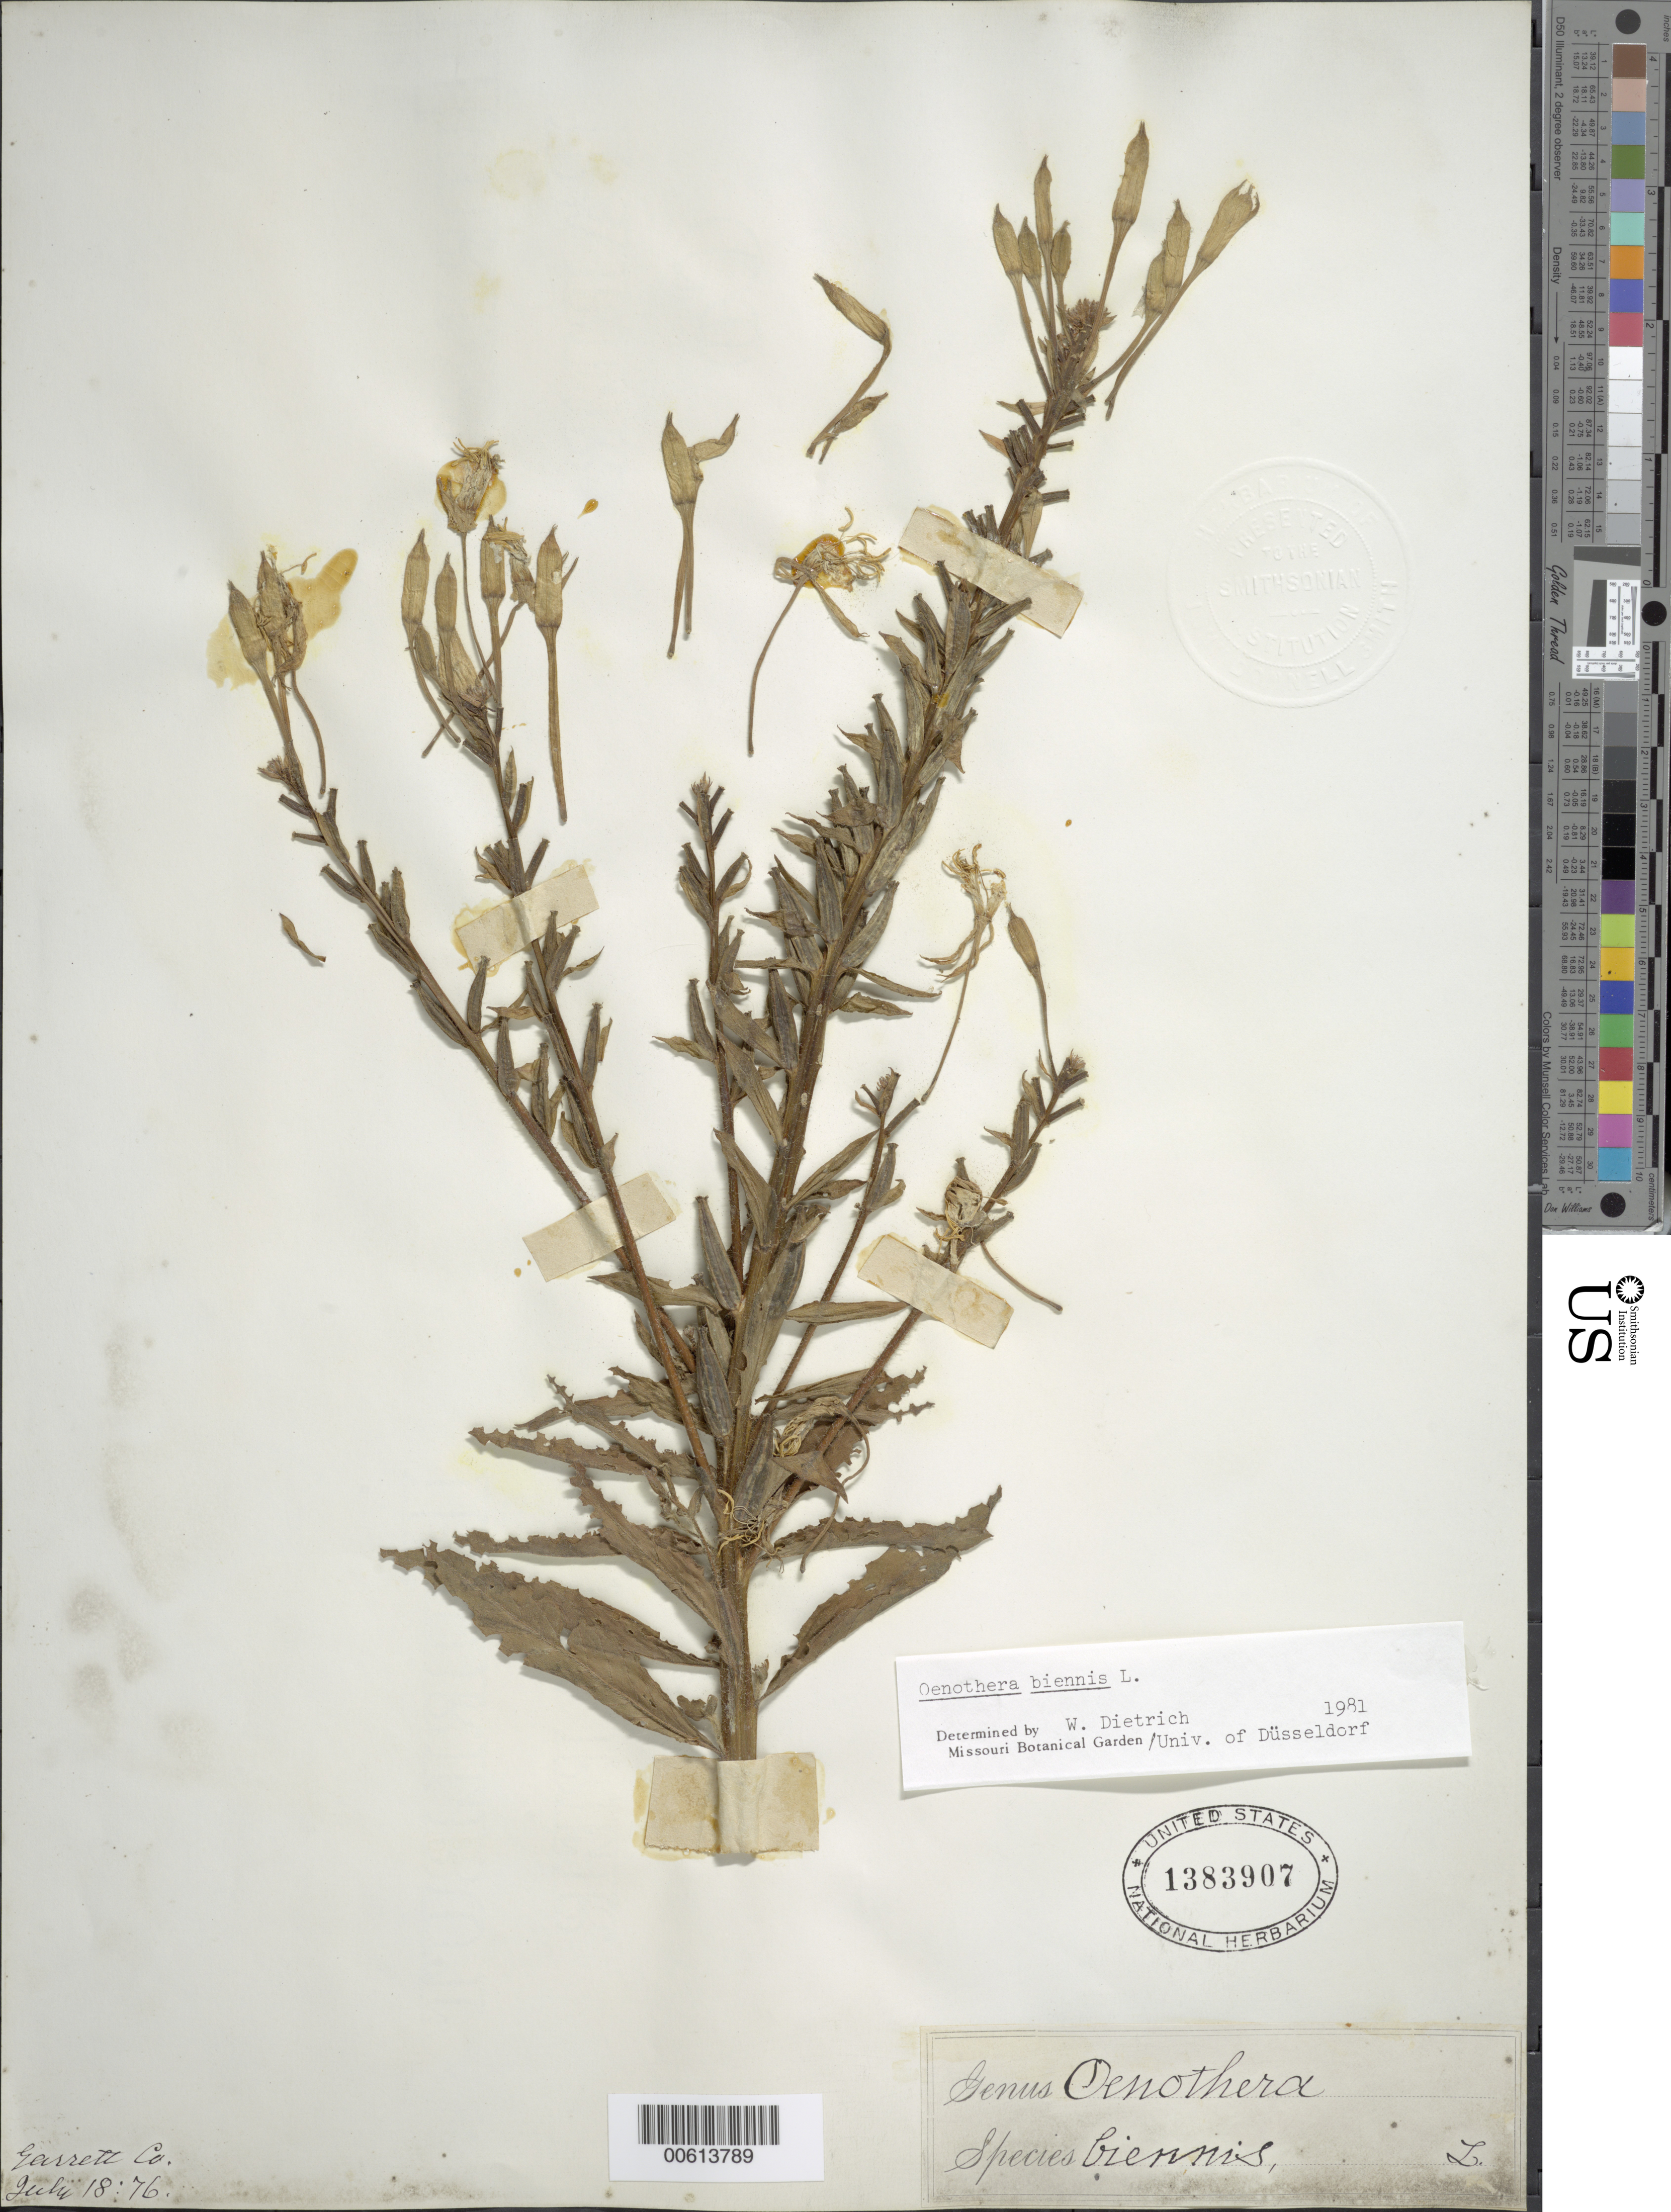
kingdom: Plantae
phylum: Tracheophyta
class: Magnoliopsida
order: Myrtales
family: Onagraceae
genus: Oenothera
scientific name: Oenothera biennis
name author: L.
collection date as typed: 18 Jul 1876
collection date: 1876-07-18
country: United States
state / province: Maryland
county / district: Garrett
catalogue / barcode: US 1383907